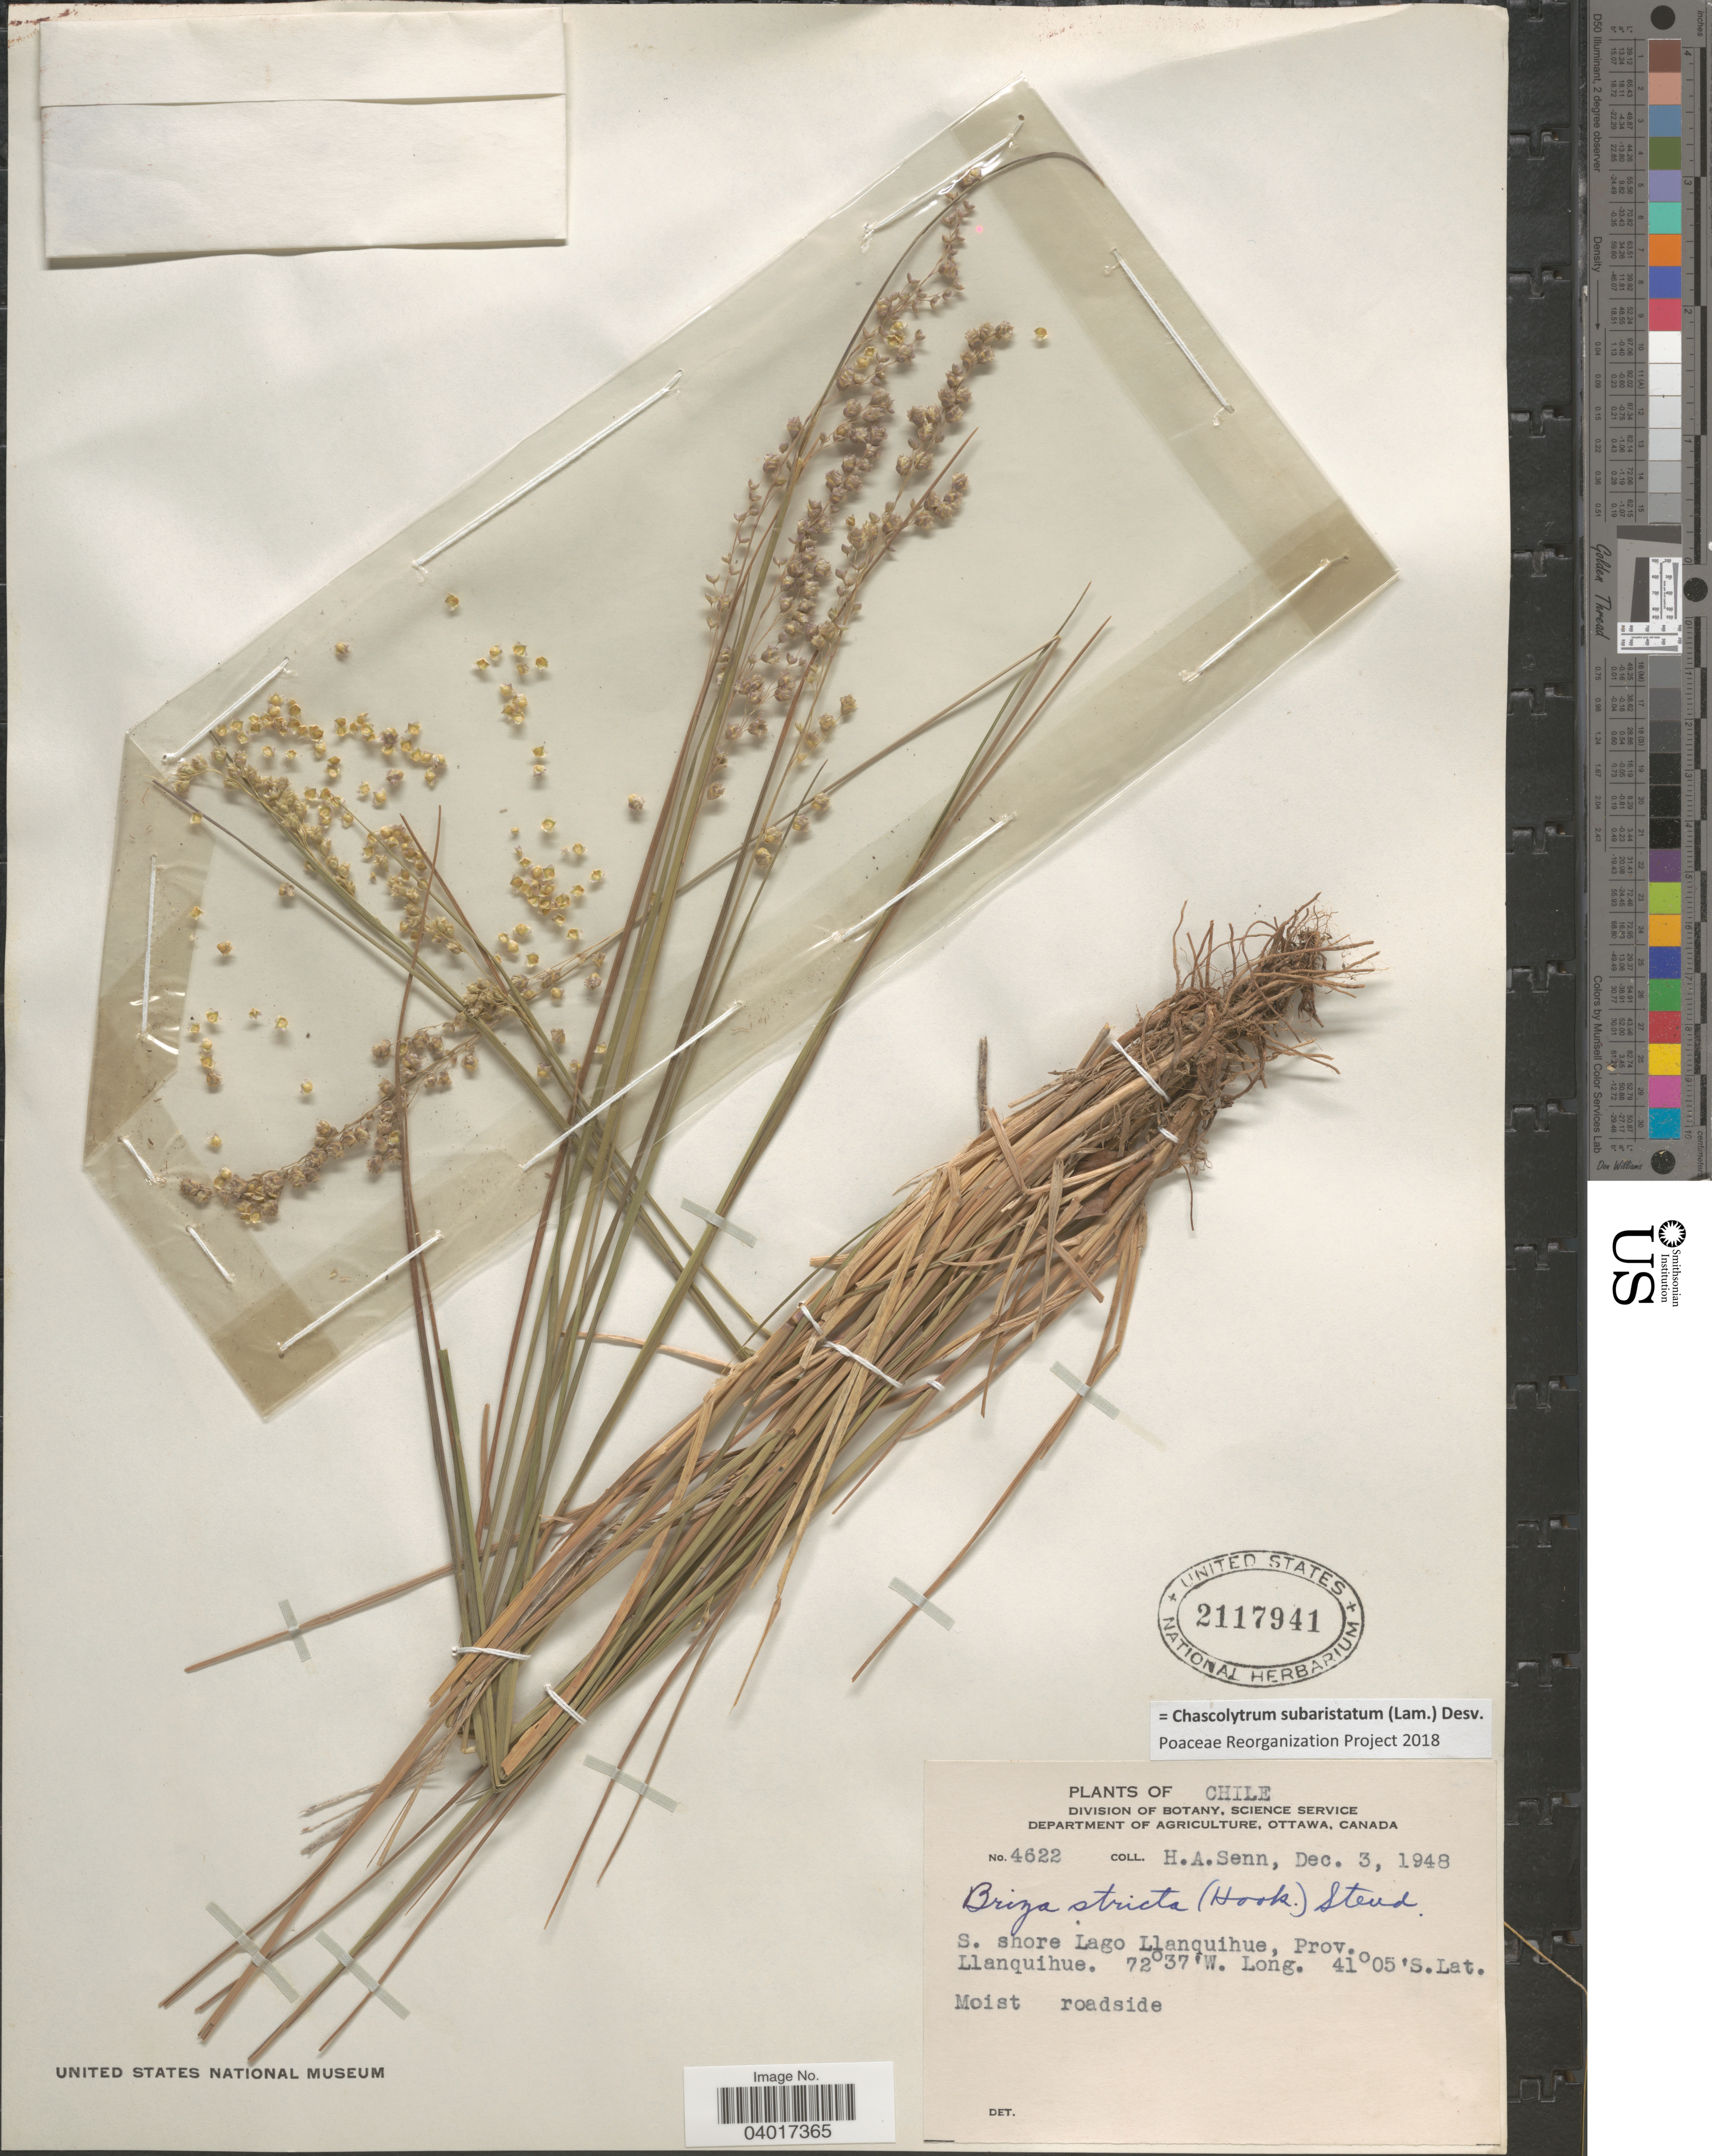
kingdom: Plantae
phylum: Tracheophyta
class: Liliopsida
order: Poales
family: Poaceae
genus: Chascolytrum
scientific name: Chascolytrum subaristatum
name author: (Lam.) Desv.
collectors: H. Senn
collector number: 4622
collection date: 1948-12-03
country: Chile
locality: S. shore Lago Llanquihue, Prov. Llanquihue.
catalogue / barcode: US 2117941